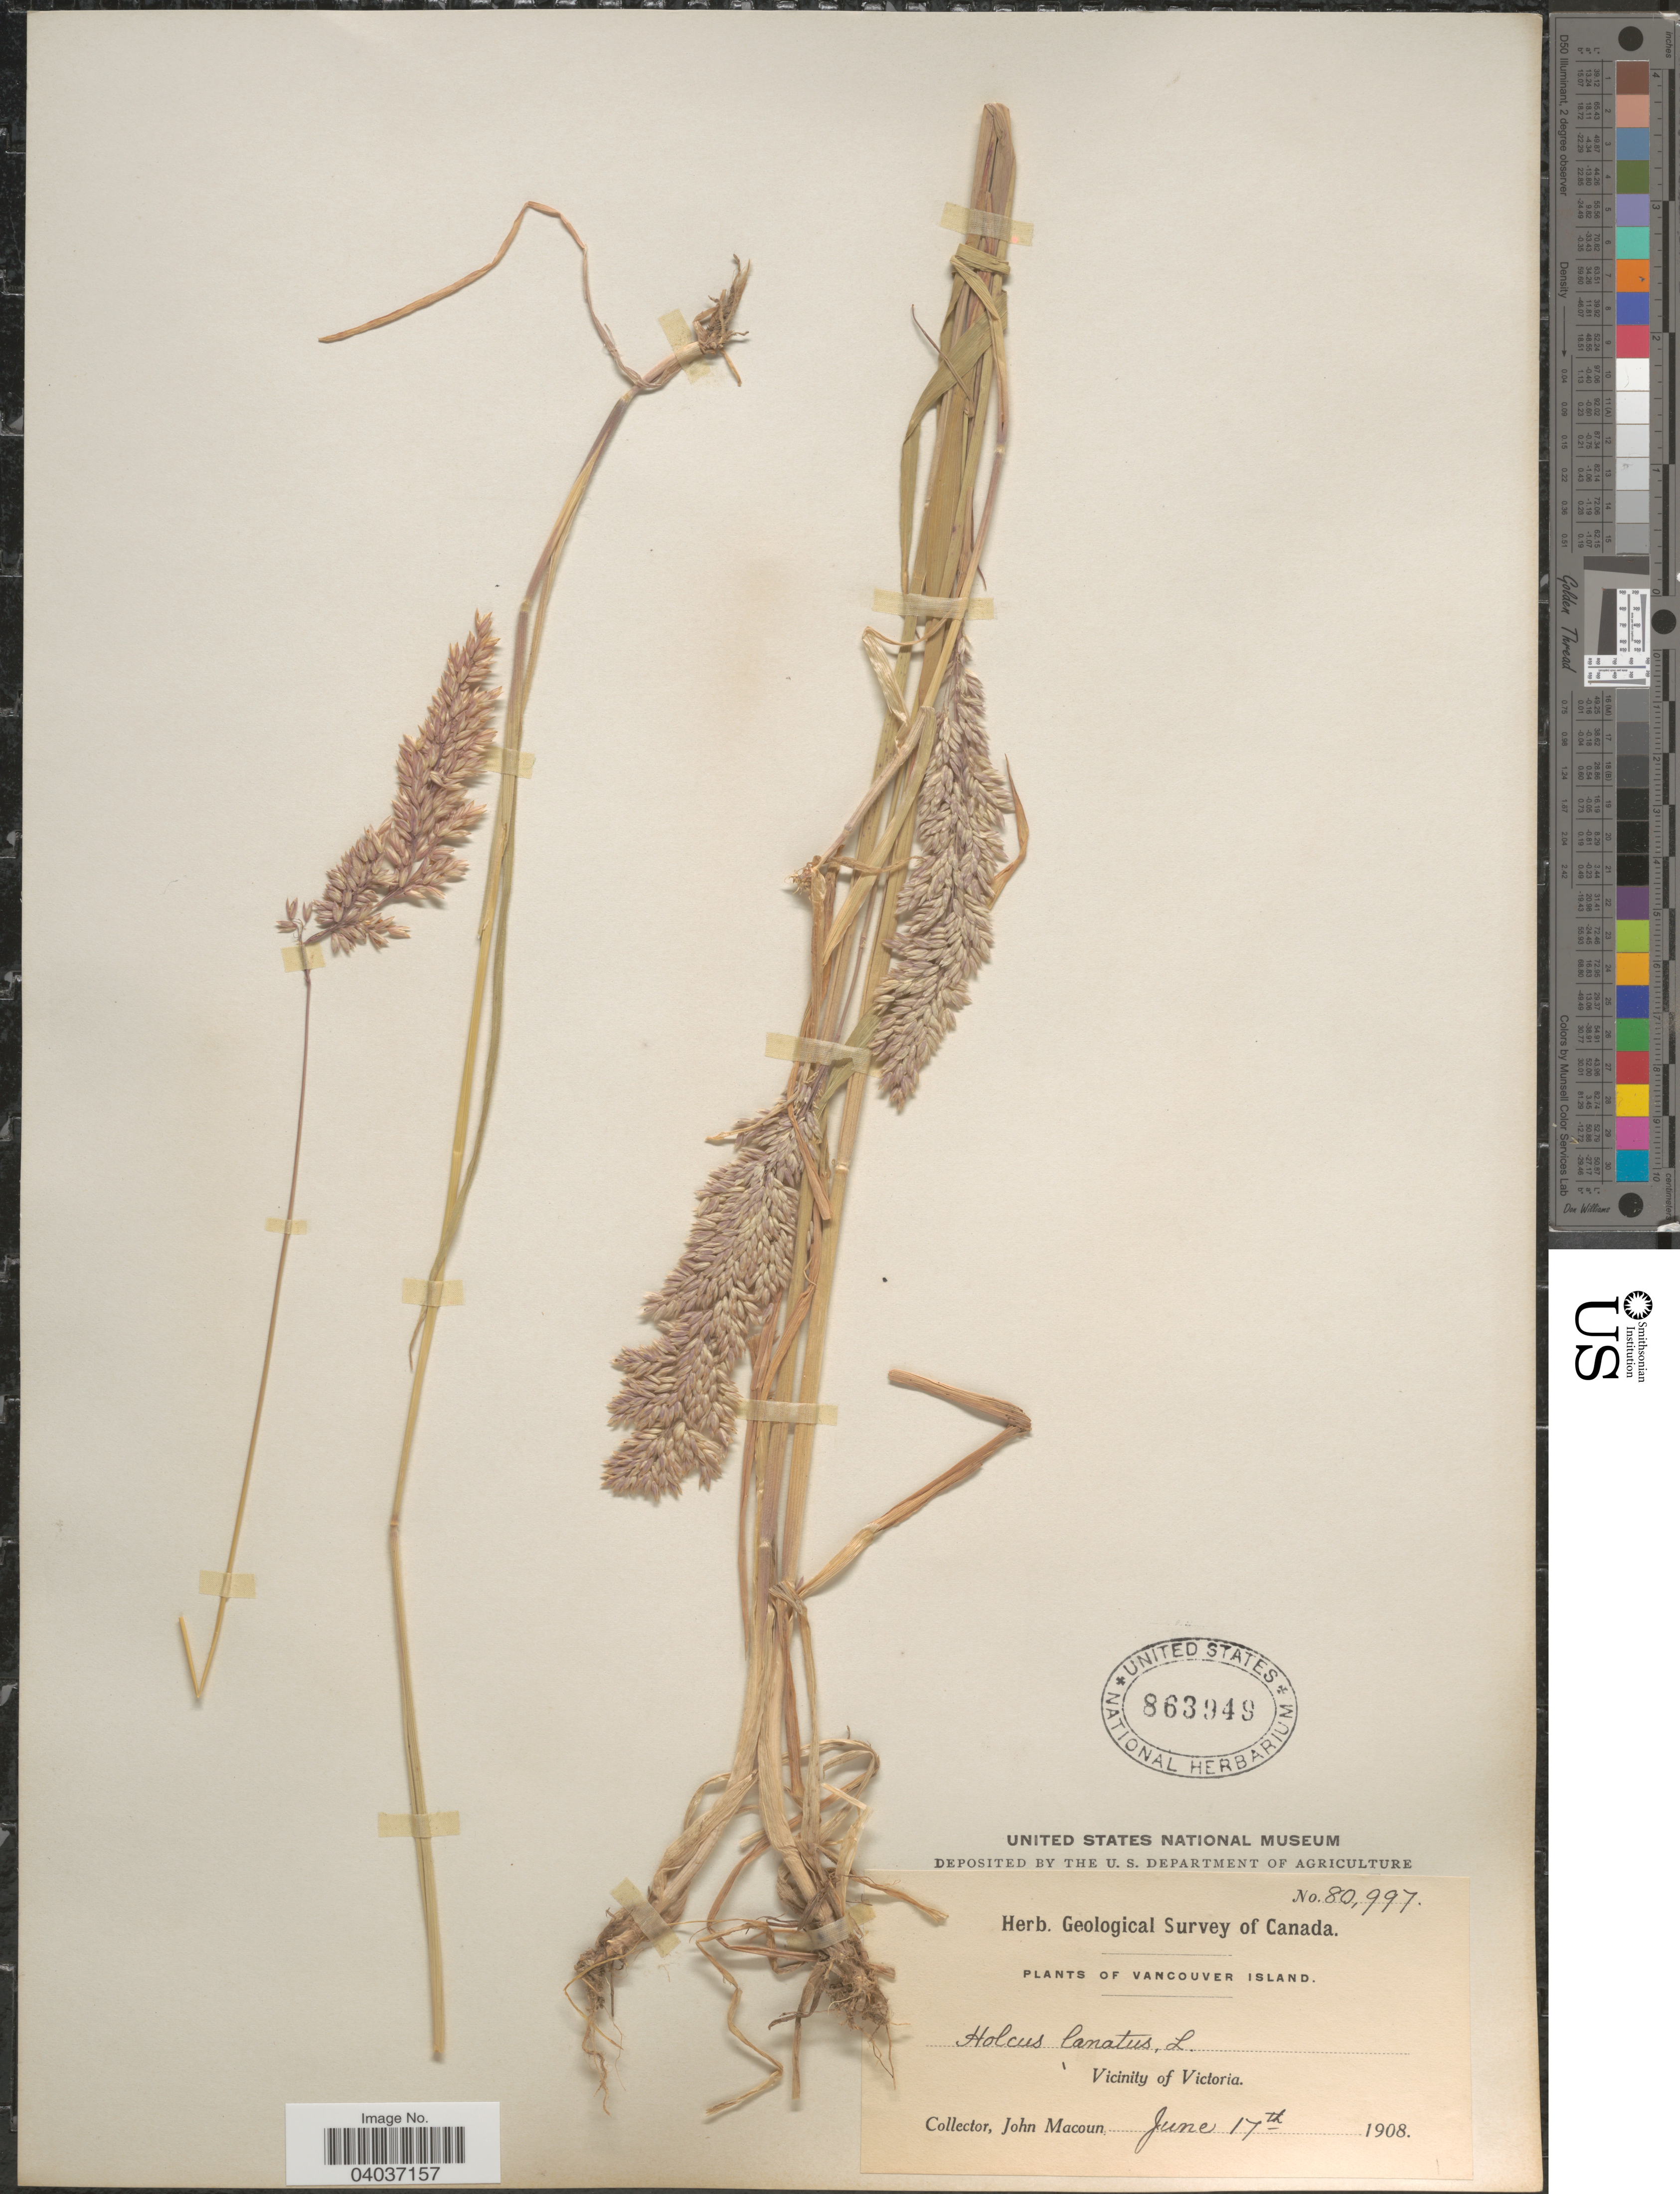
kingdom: Plantae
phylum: Tracheophyta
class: Liliopsida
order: Poales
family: Poaceae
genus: Holcus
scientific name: Holcus lanatus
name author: L.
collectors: J. Macoun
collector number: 80997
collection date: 1908-06-17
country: Canada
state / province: British Columbia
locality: Vancouver Island. Vicinity of Victoria.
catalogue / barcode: US 863948